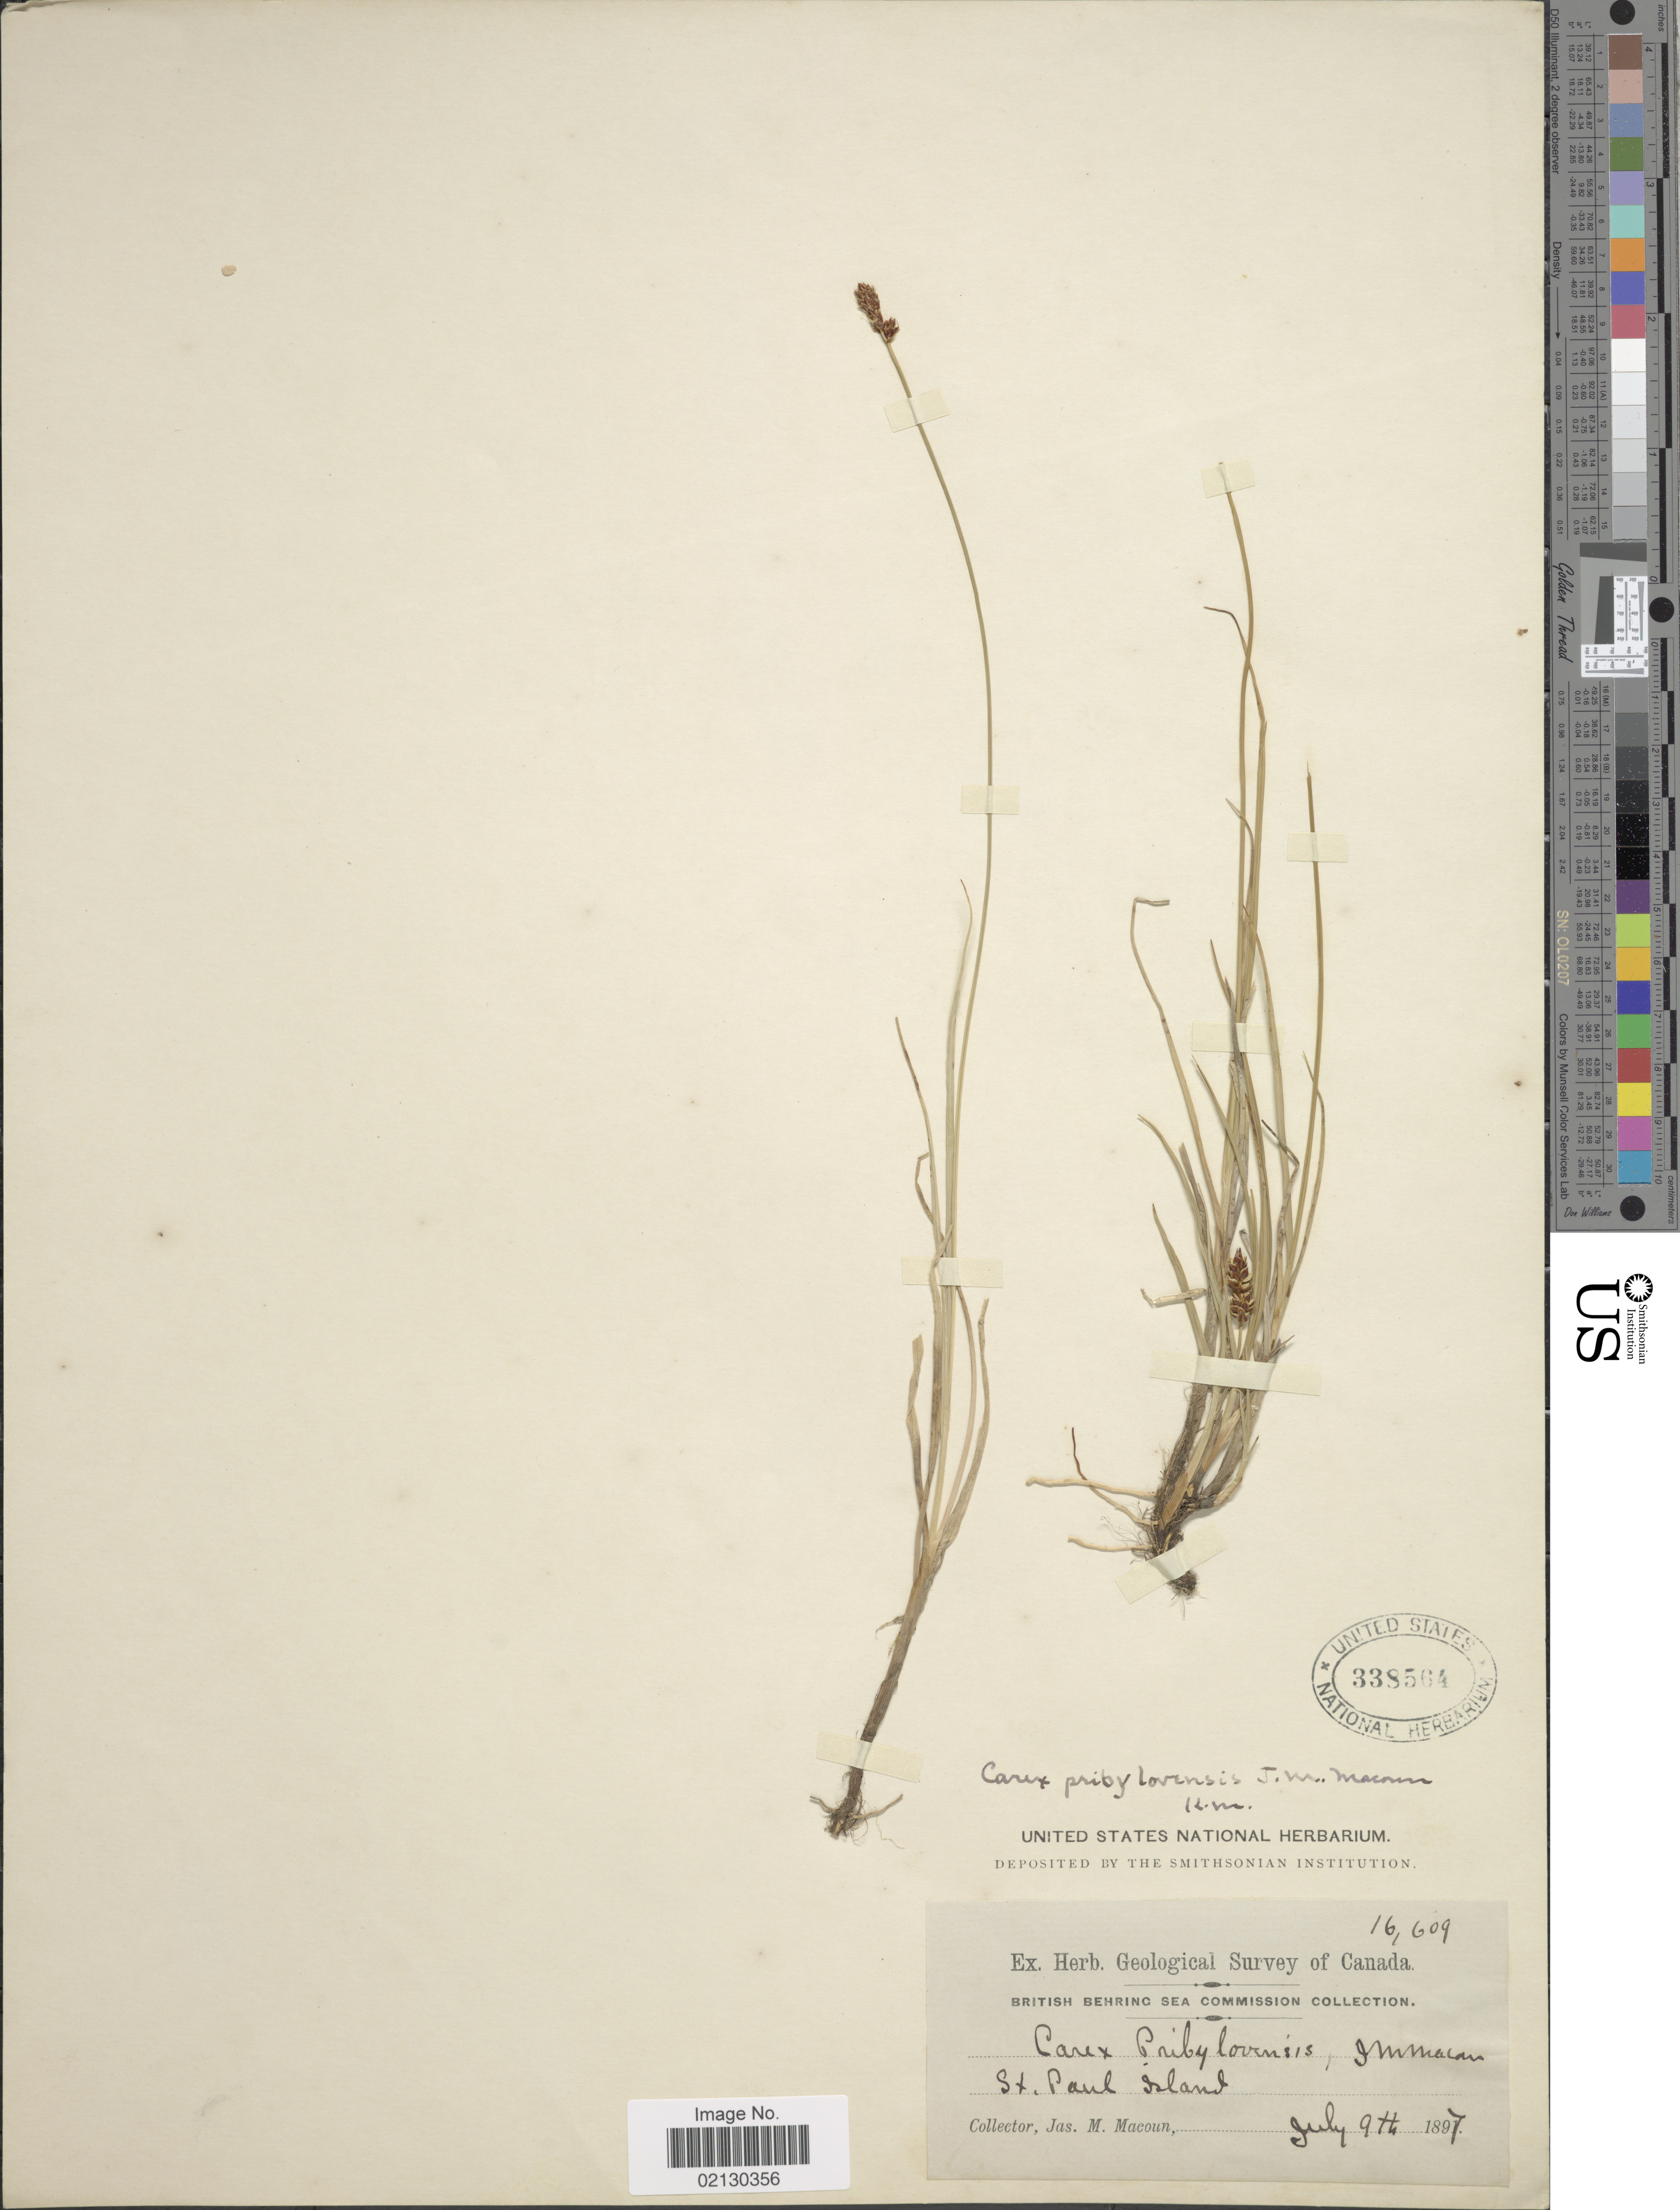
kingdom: Plantae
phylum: Tracheophyta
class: Liliopsida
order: Poales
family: Cyperaceae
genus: Carex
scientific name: Carex pribylovensis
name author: Macoun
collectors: J. M. Macoun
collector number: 16609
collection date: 1897-07-09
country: United States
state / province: Alaska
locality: British Behring Sea St. Paul Island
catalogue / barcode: US 338564